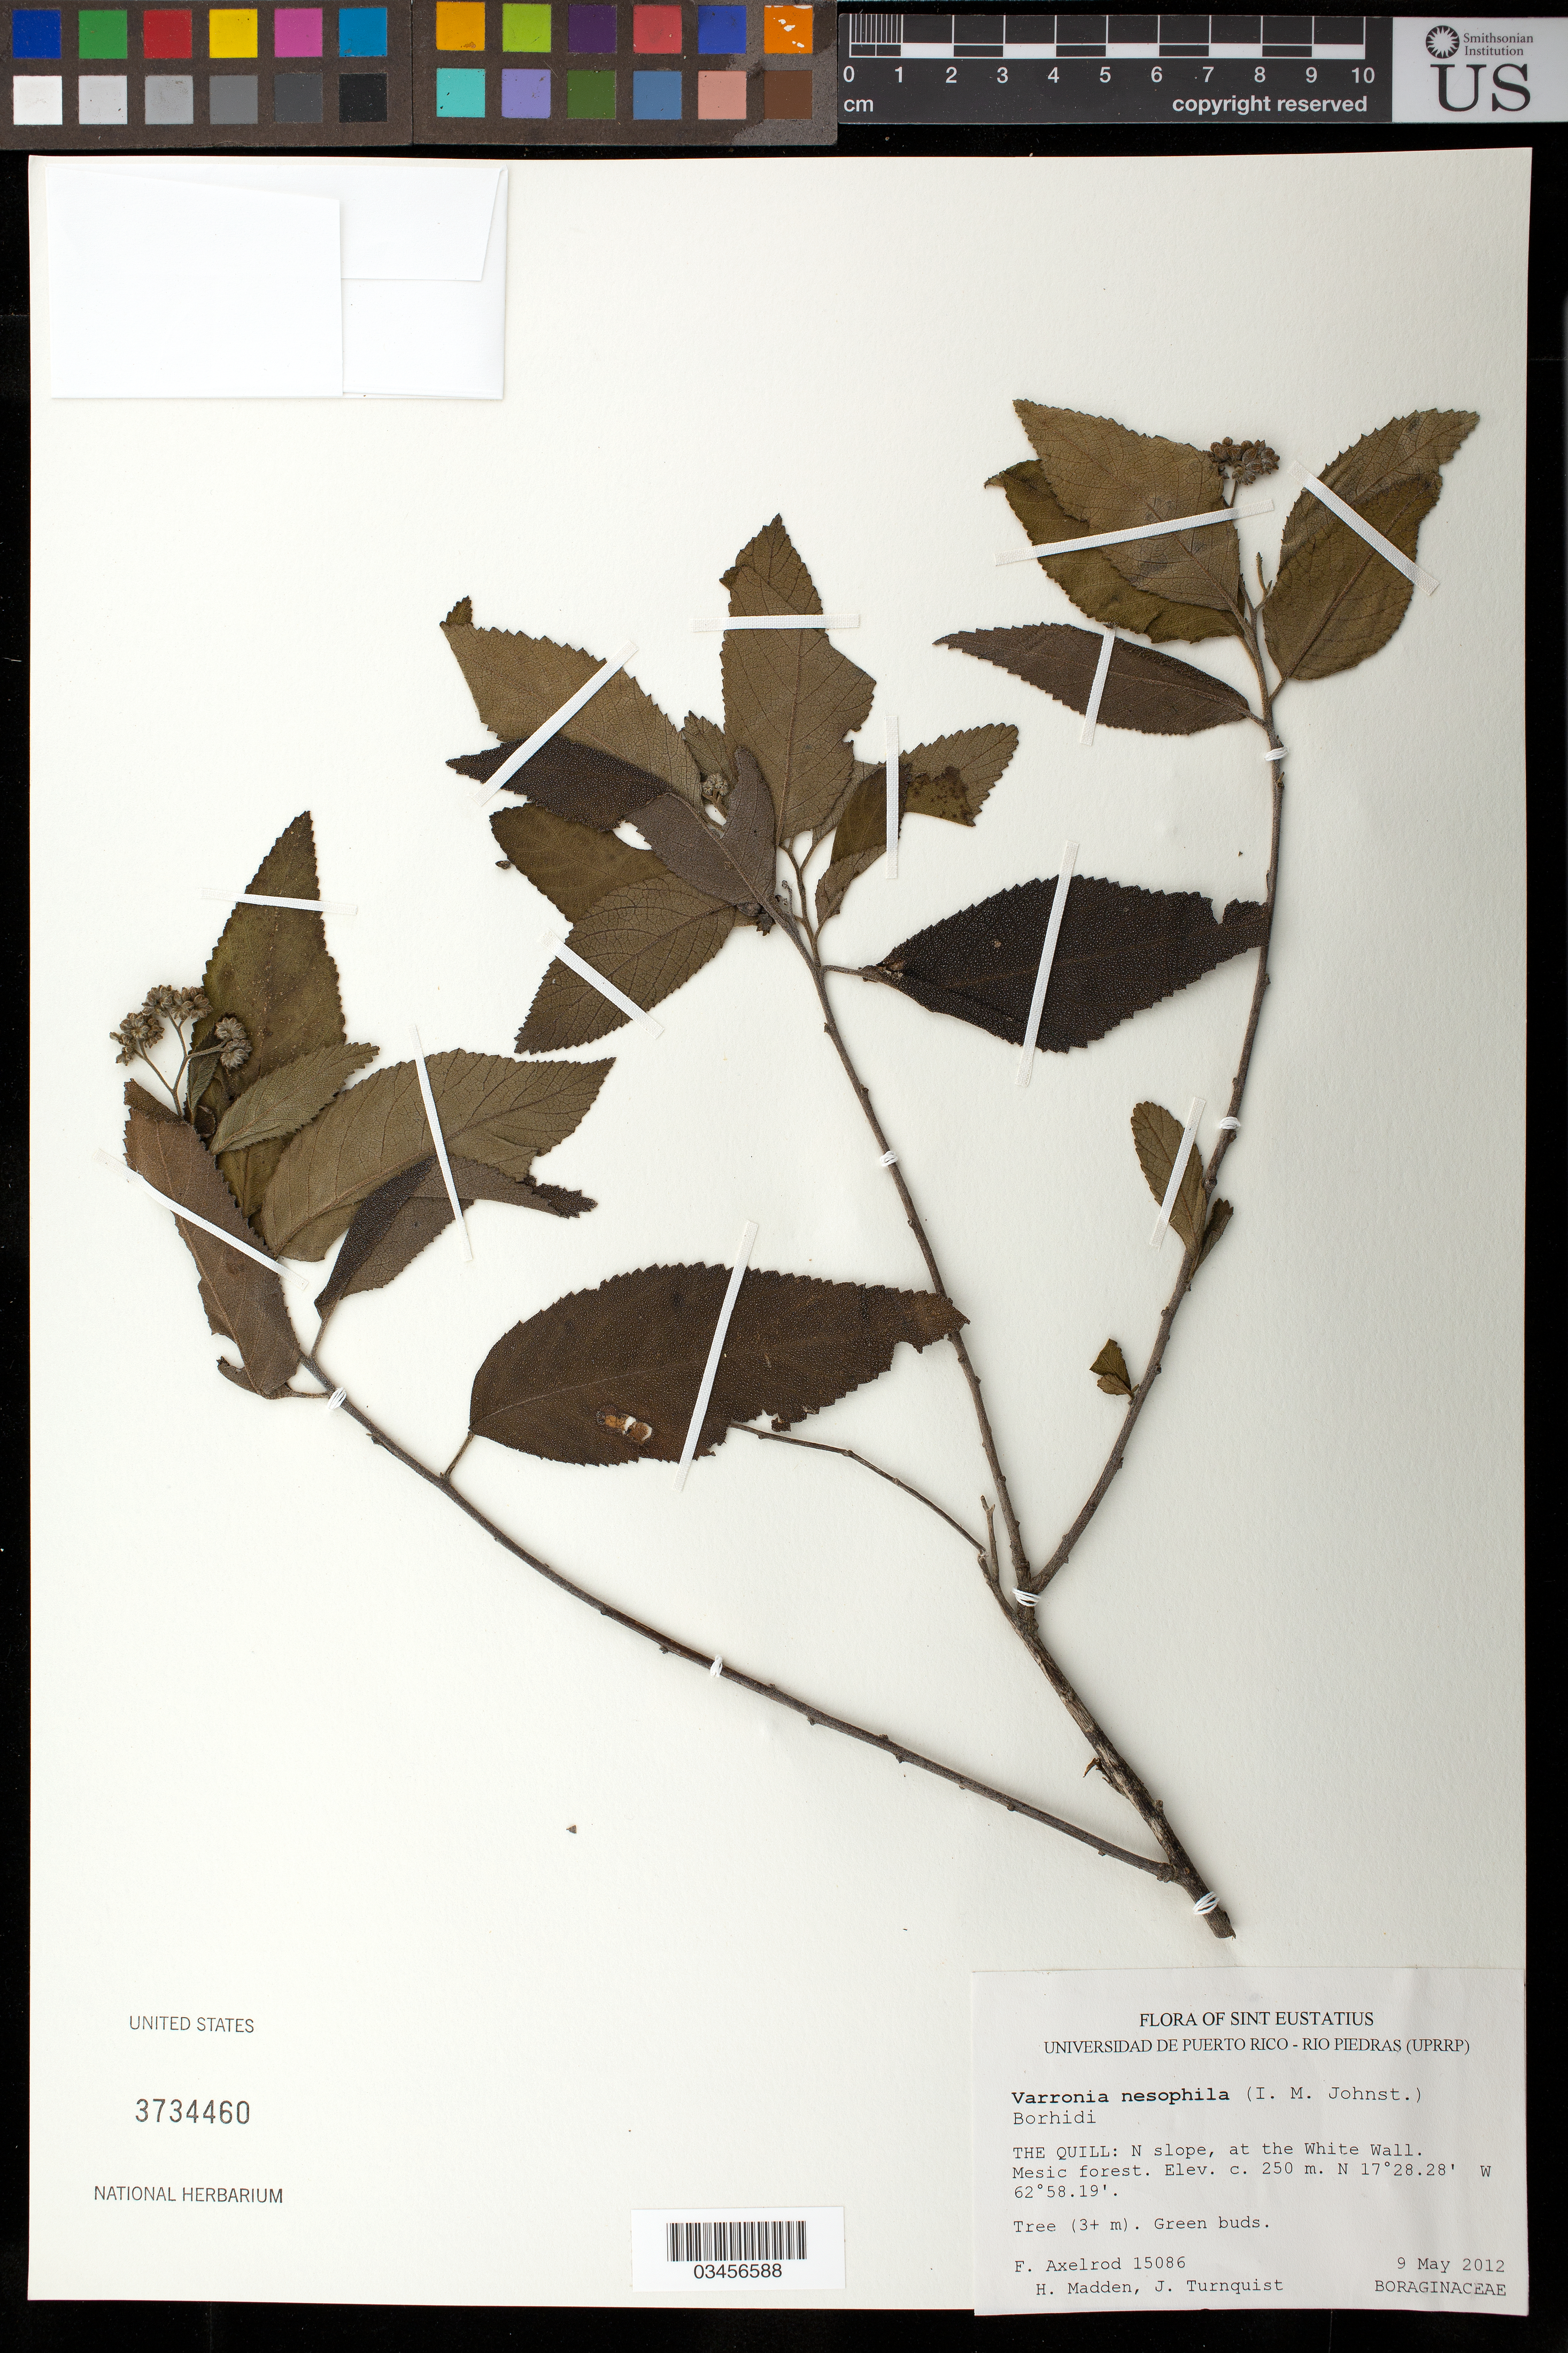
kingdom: Plantae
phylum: Tracheophyta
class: Magnoliopsida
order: Boraginales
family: Cordiaceae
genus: Varronia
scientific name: Varronia nesophila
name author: (I.M. Johnst.) Borhidi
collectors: F. S. Axelrod, H. Madden & J. Turnquist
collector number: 15086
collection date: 2012-05-09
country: Netherlands Antilles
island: Sint Eustatius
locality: The Quill: N slope, at the White Wall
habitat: Mesic forest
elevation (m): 250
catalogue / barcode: US 3734460